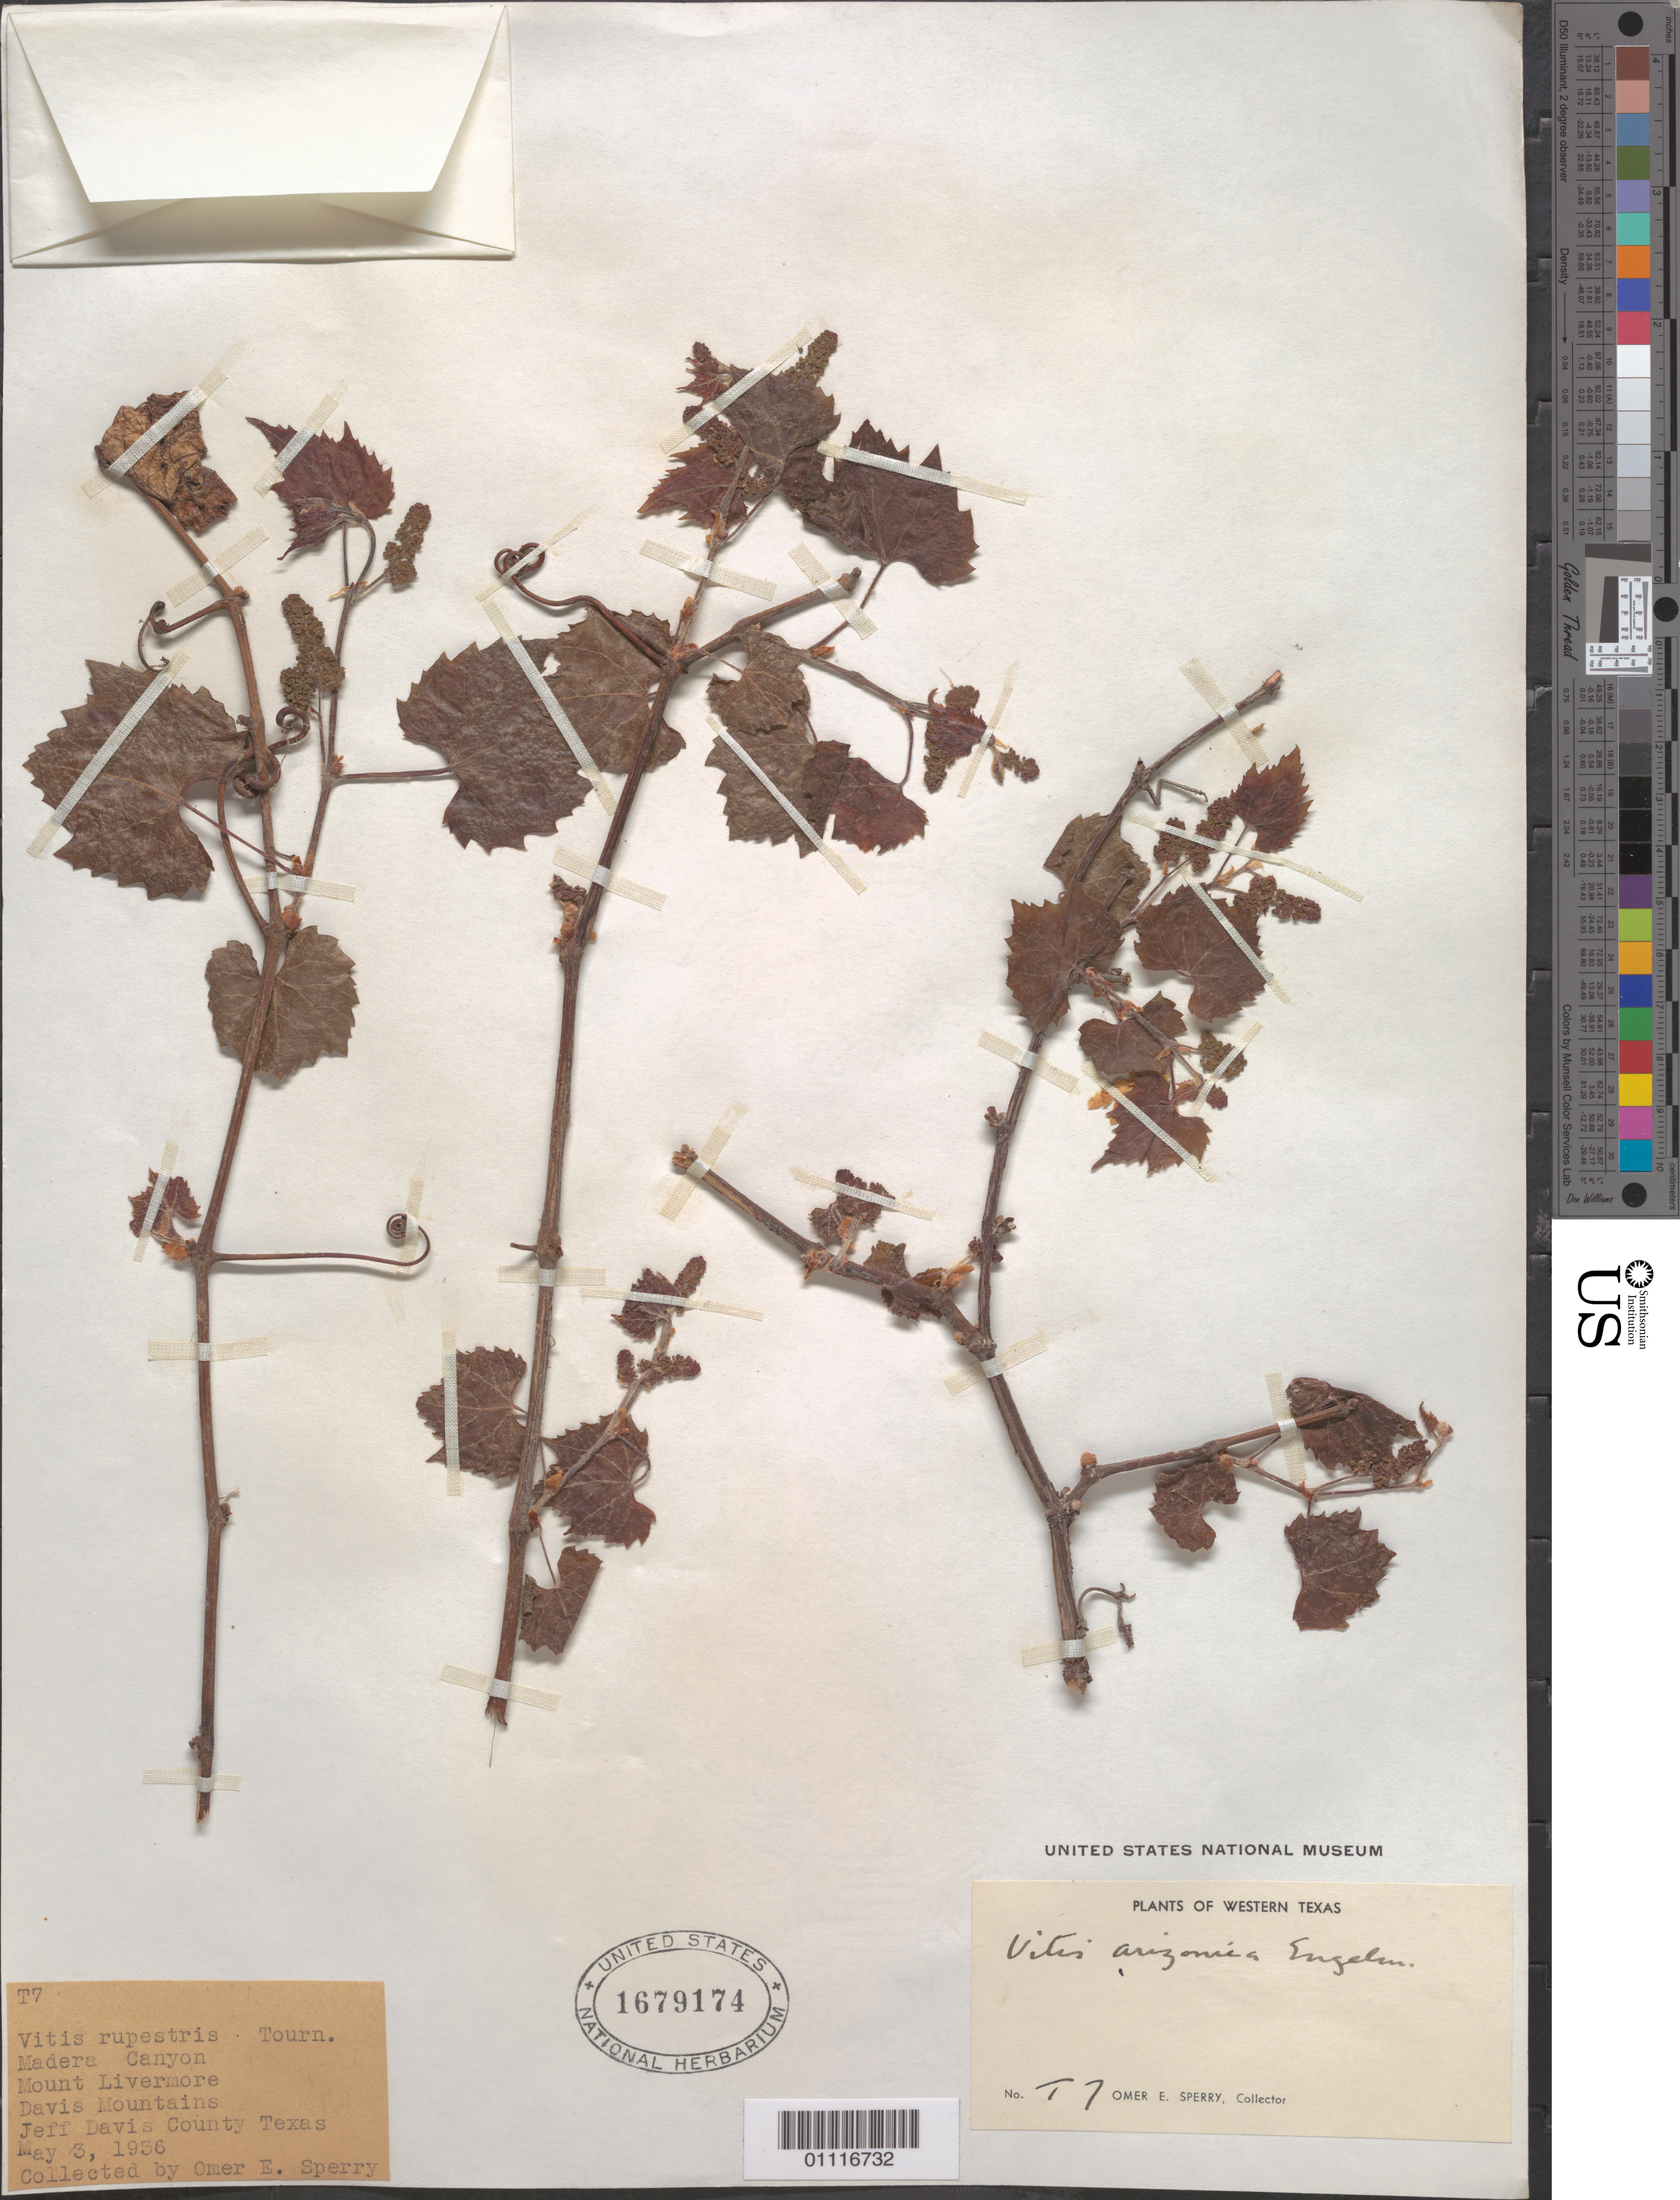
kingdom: Plantae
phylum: Tracheophyta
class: Magnoliopsida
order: Vitales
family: Vitaceae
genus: Vitis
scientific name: Vitis arizonica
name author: Engelm.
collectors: O. E. Sperry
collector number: T7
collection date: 1936-05-03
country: United States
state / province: Texas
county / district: Jeff Davis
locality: Madera Canyon, Mount livermore, Daivs Mountains.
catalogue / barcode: US 1679174